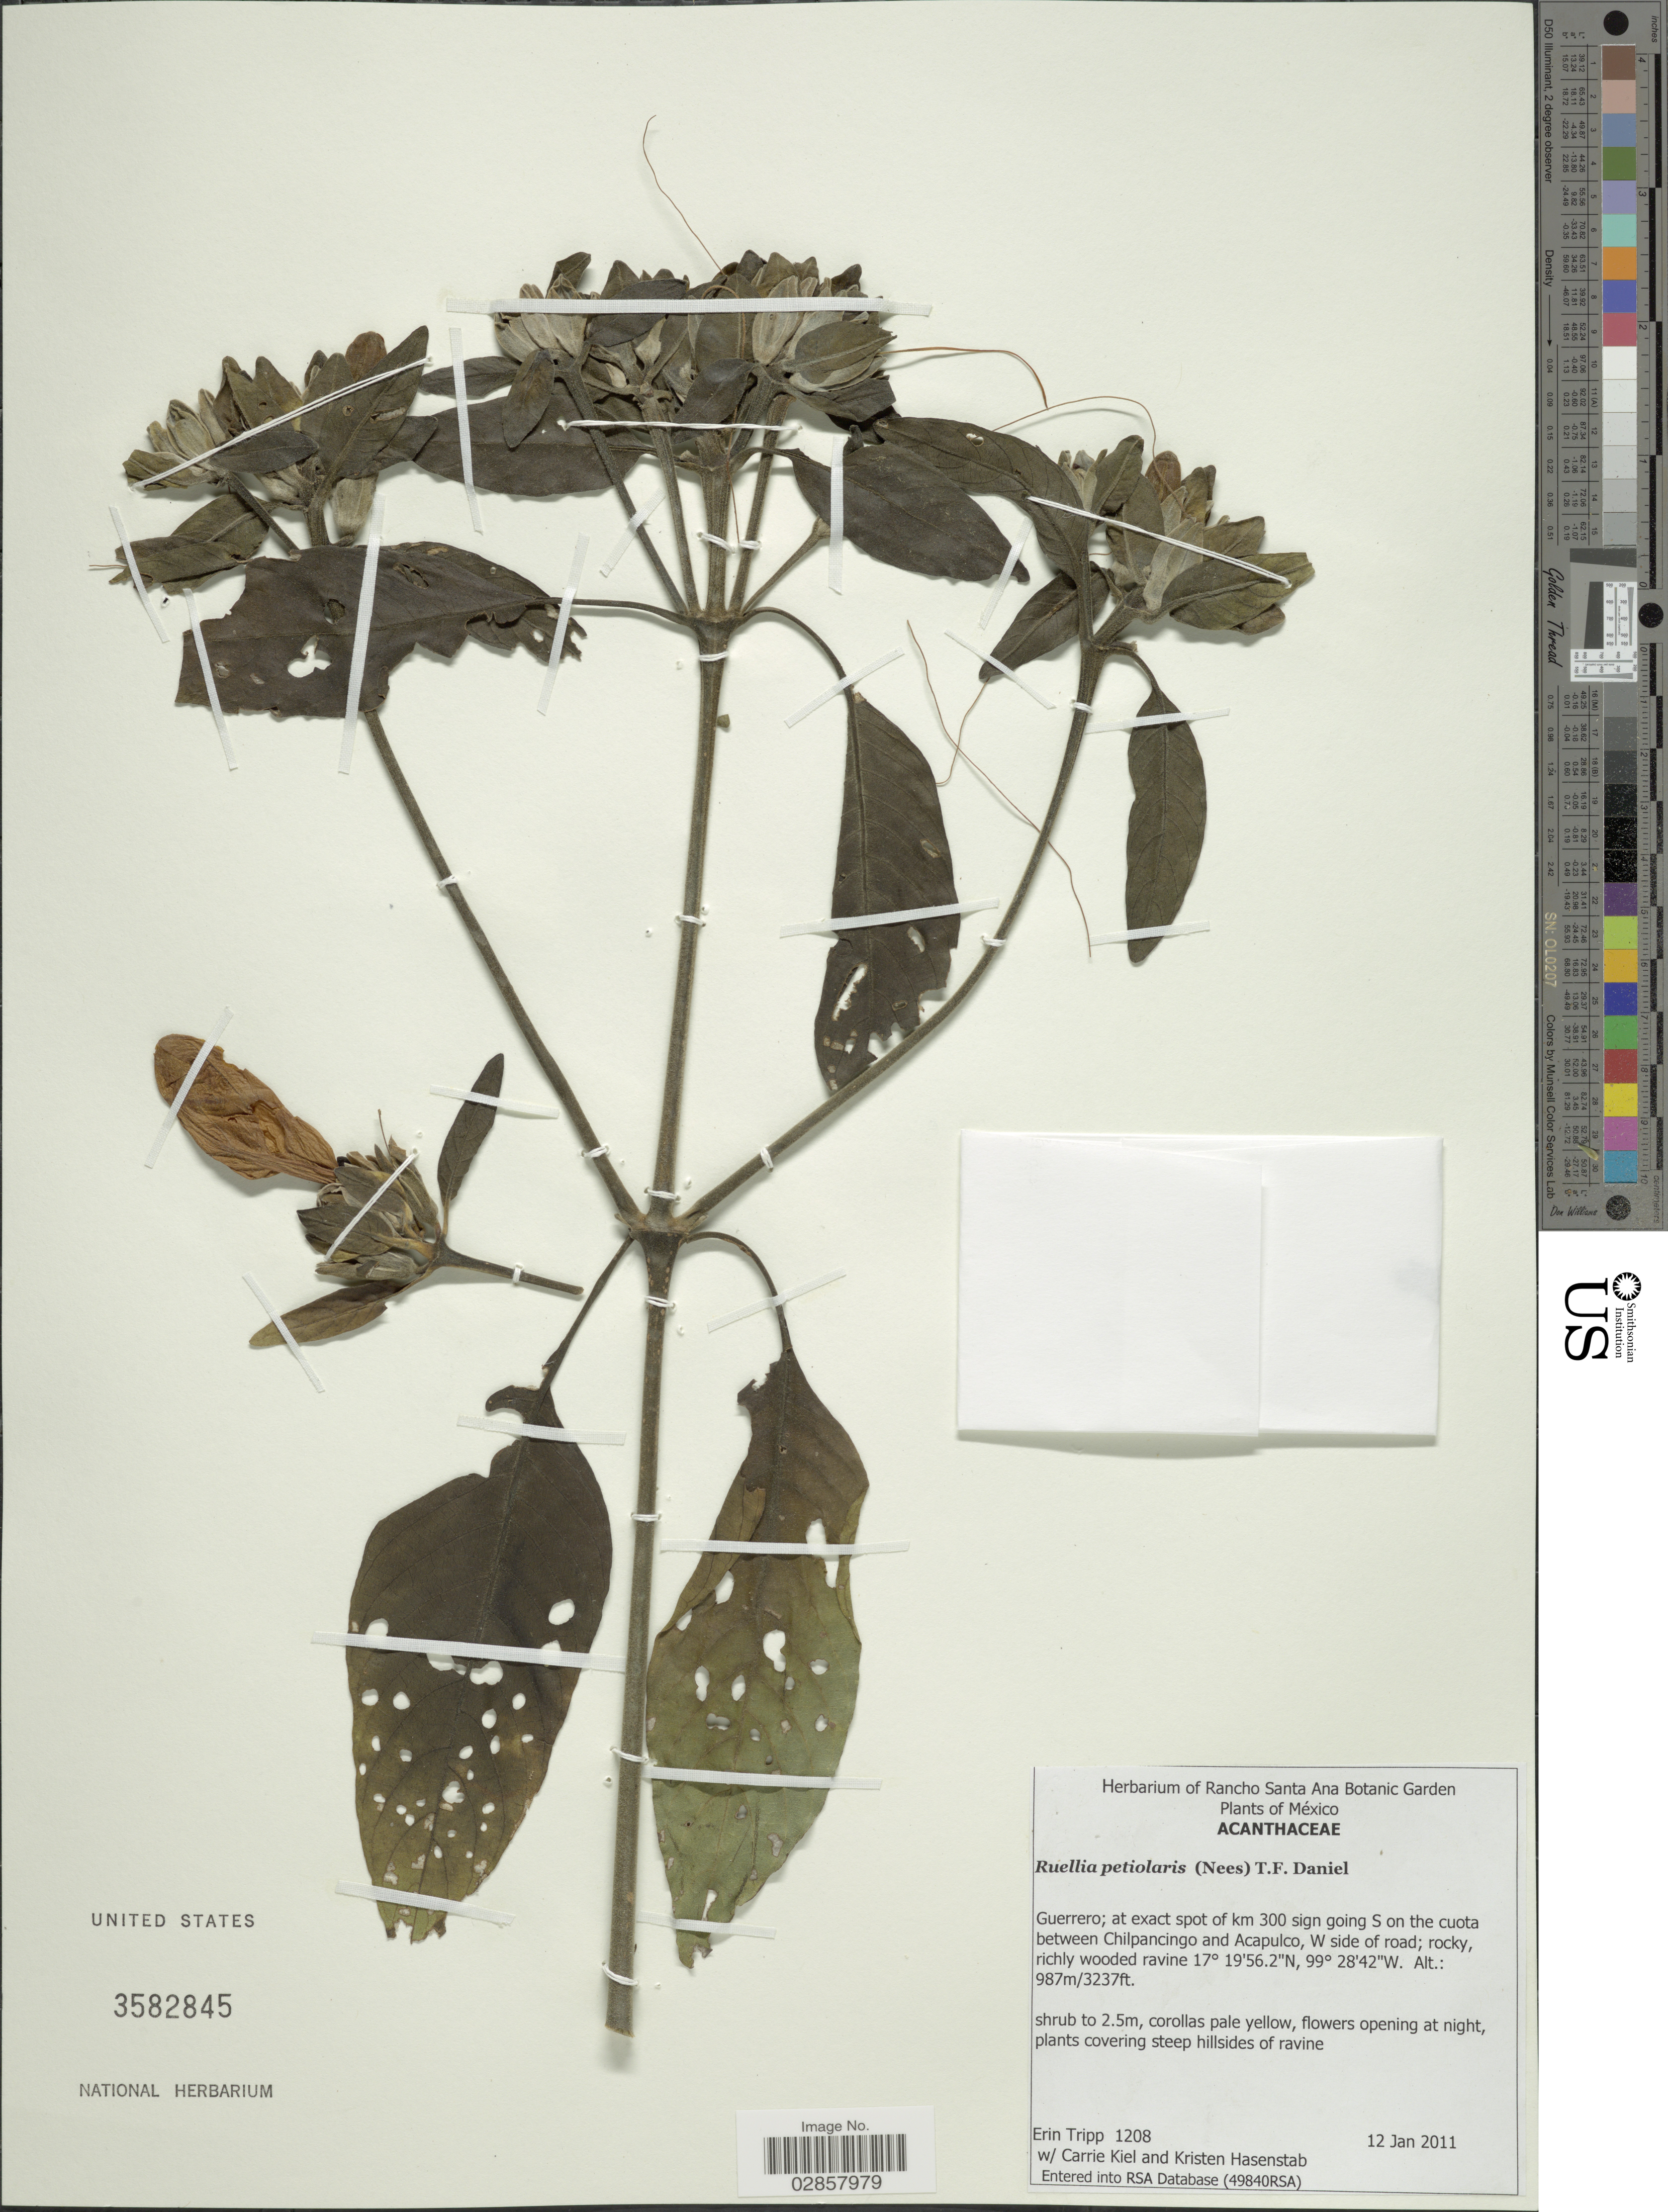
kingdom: Plantae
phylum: Tracheophyta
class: Magnoliopsida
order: Lamiales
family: Acanthaceae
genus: Ruellia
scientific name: Ruellia petiolaris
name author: (Nees) T.F. Daniel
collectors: E. Tripp, C. Kiel & K. Hasenstab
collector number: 1208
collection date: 2011-01-12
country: Mexico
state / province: Guerrero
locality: At exact spot of km 300 sign going S on the cuota between Chilpancingo and Acapulco, W side road; rocky, richly wooded ravine.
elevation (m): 978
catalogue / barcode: US 3582845